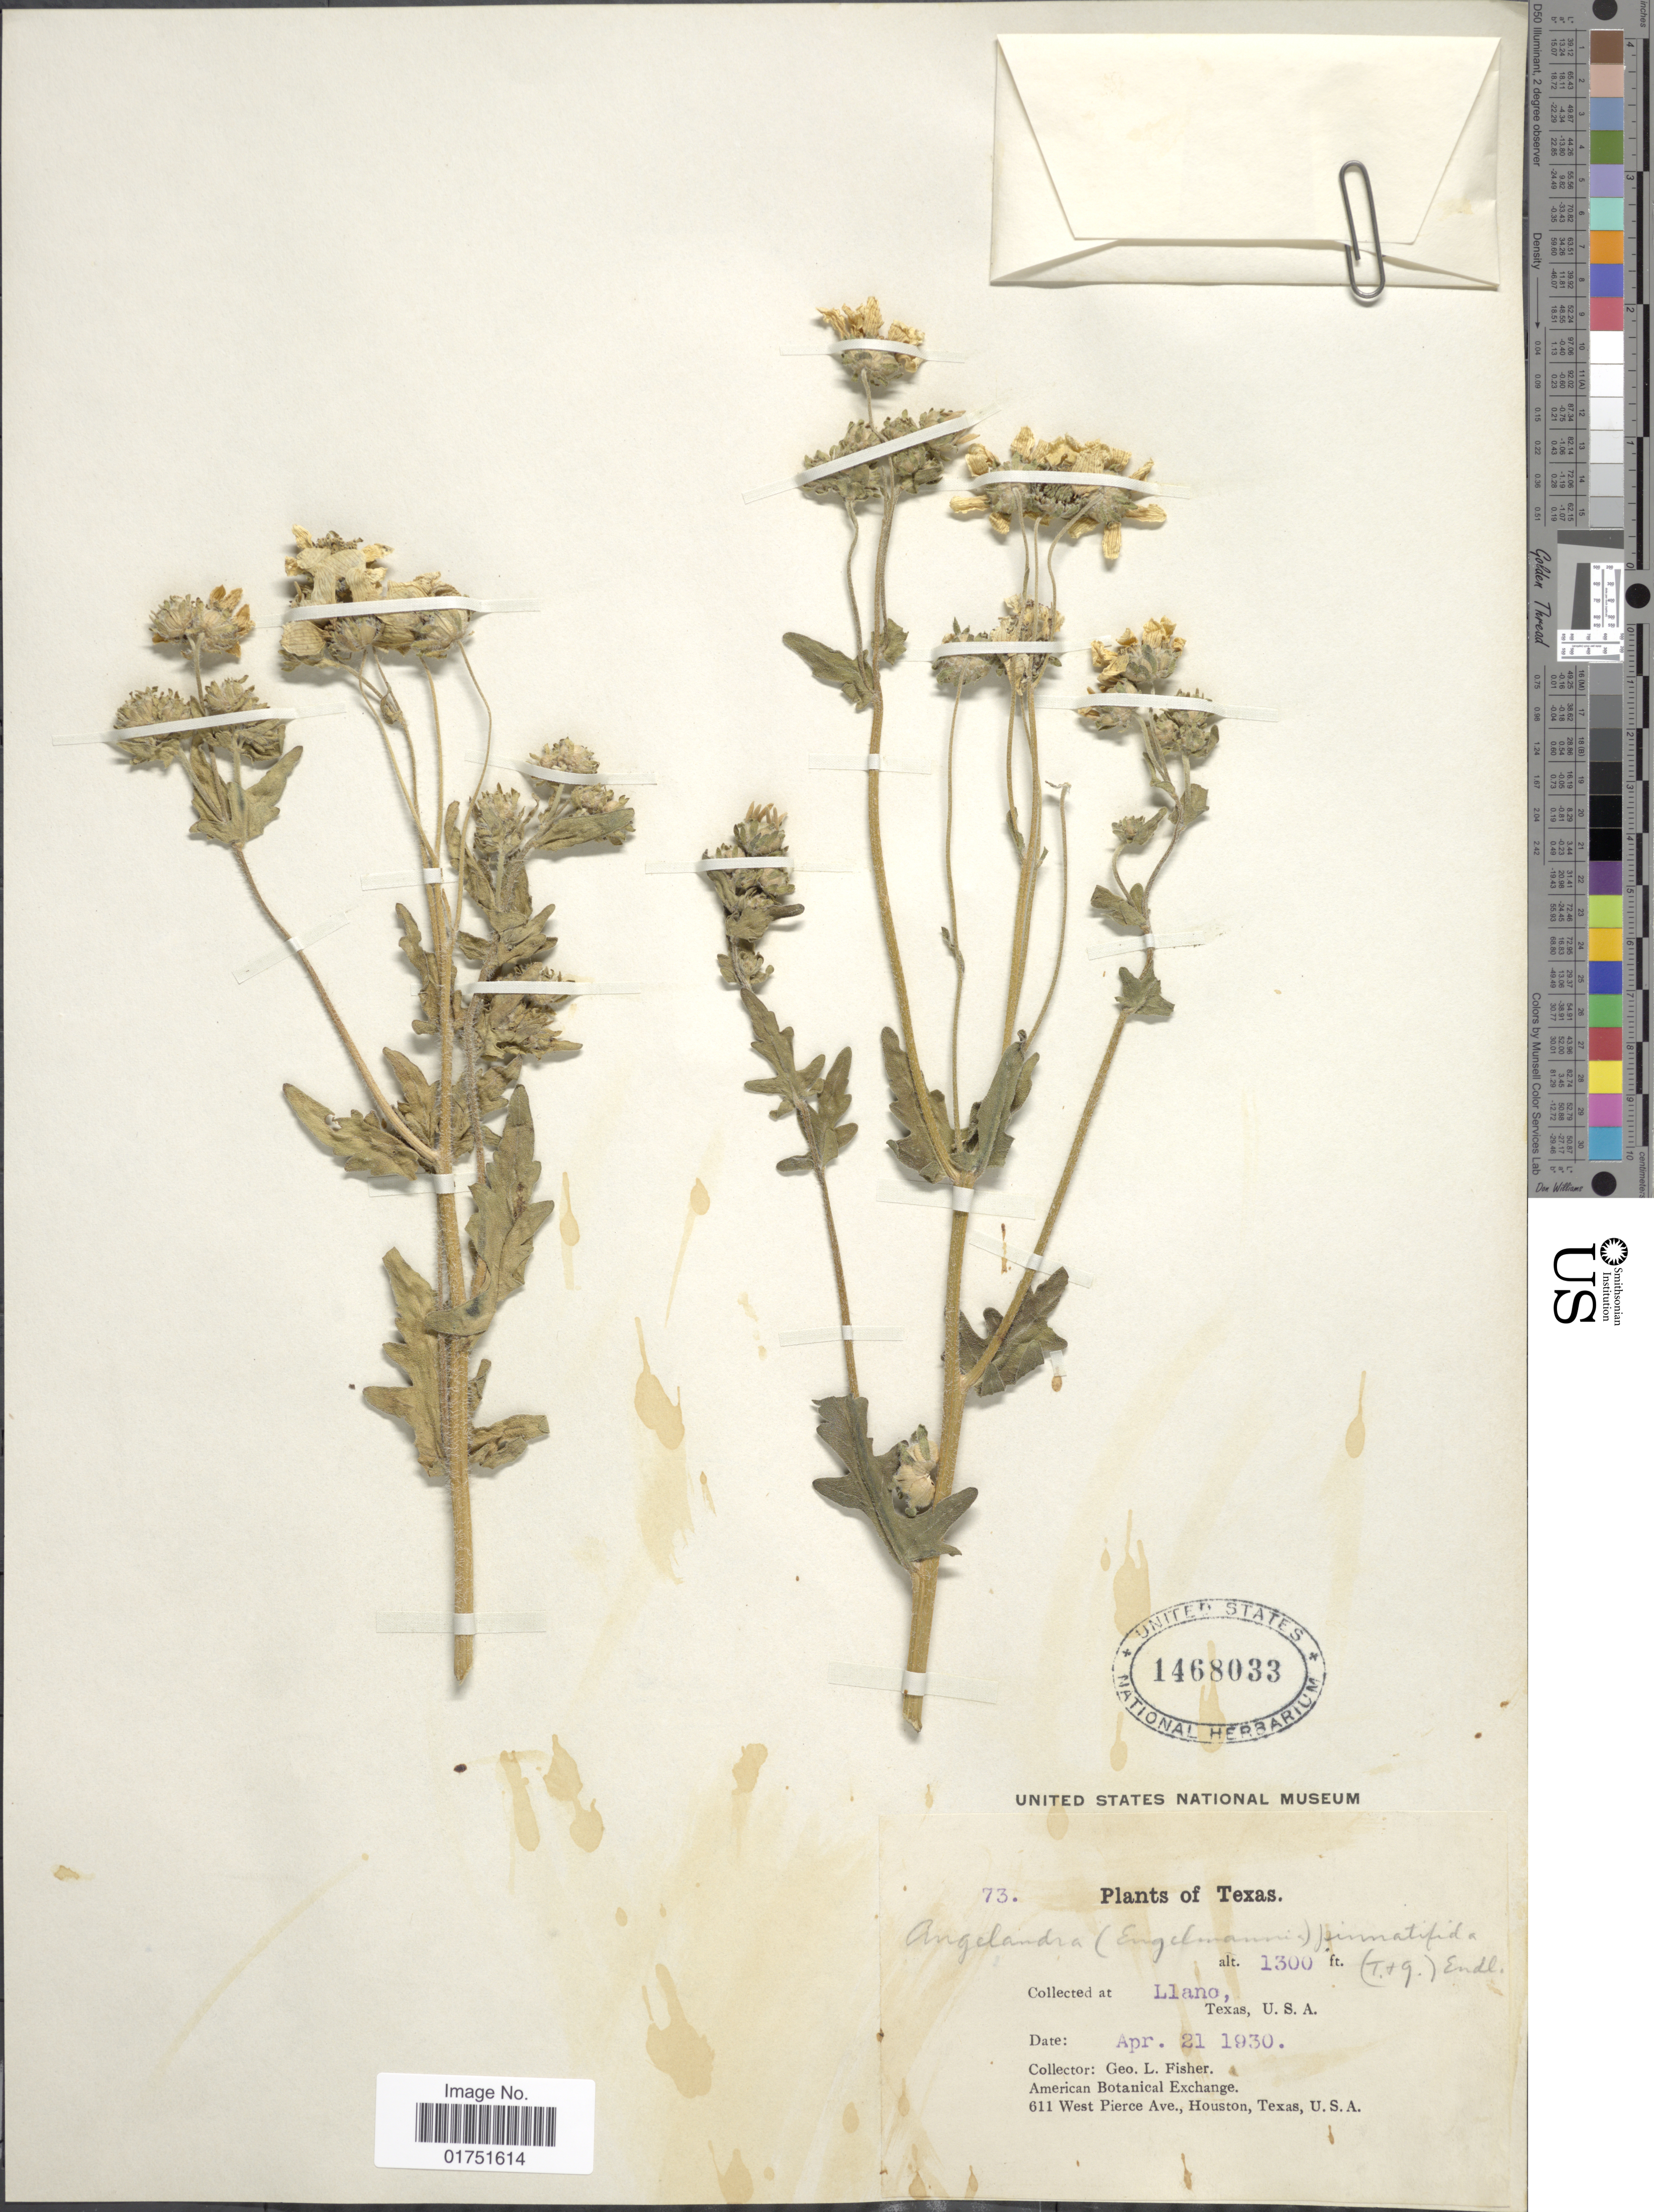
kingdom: Plantae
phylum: Tracheophyta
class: Magnoliopsida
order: Asterales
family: Asteraceae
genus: Engelmannia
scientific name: Engelmannia pinnatifida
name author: Torr. & A. Gray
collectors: G. L. Fisher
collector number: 73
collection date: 1930-04-21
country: United States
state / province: Texas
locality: Llano, Texas, U.S.A.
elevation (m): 396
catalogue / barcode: US 1468033